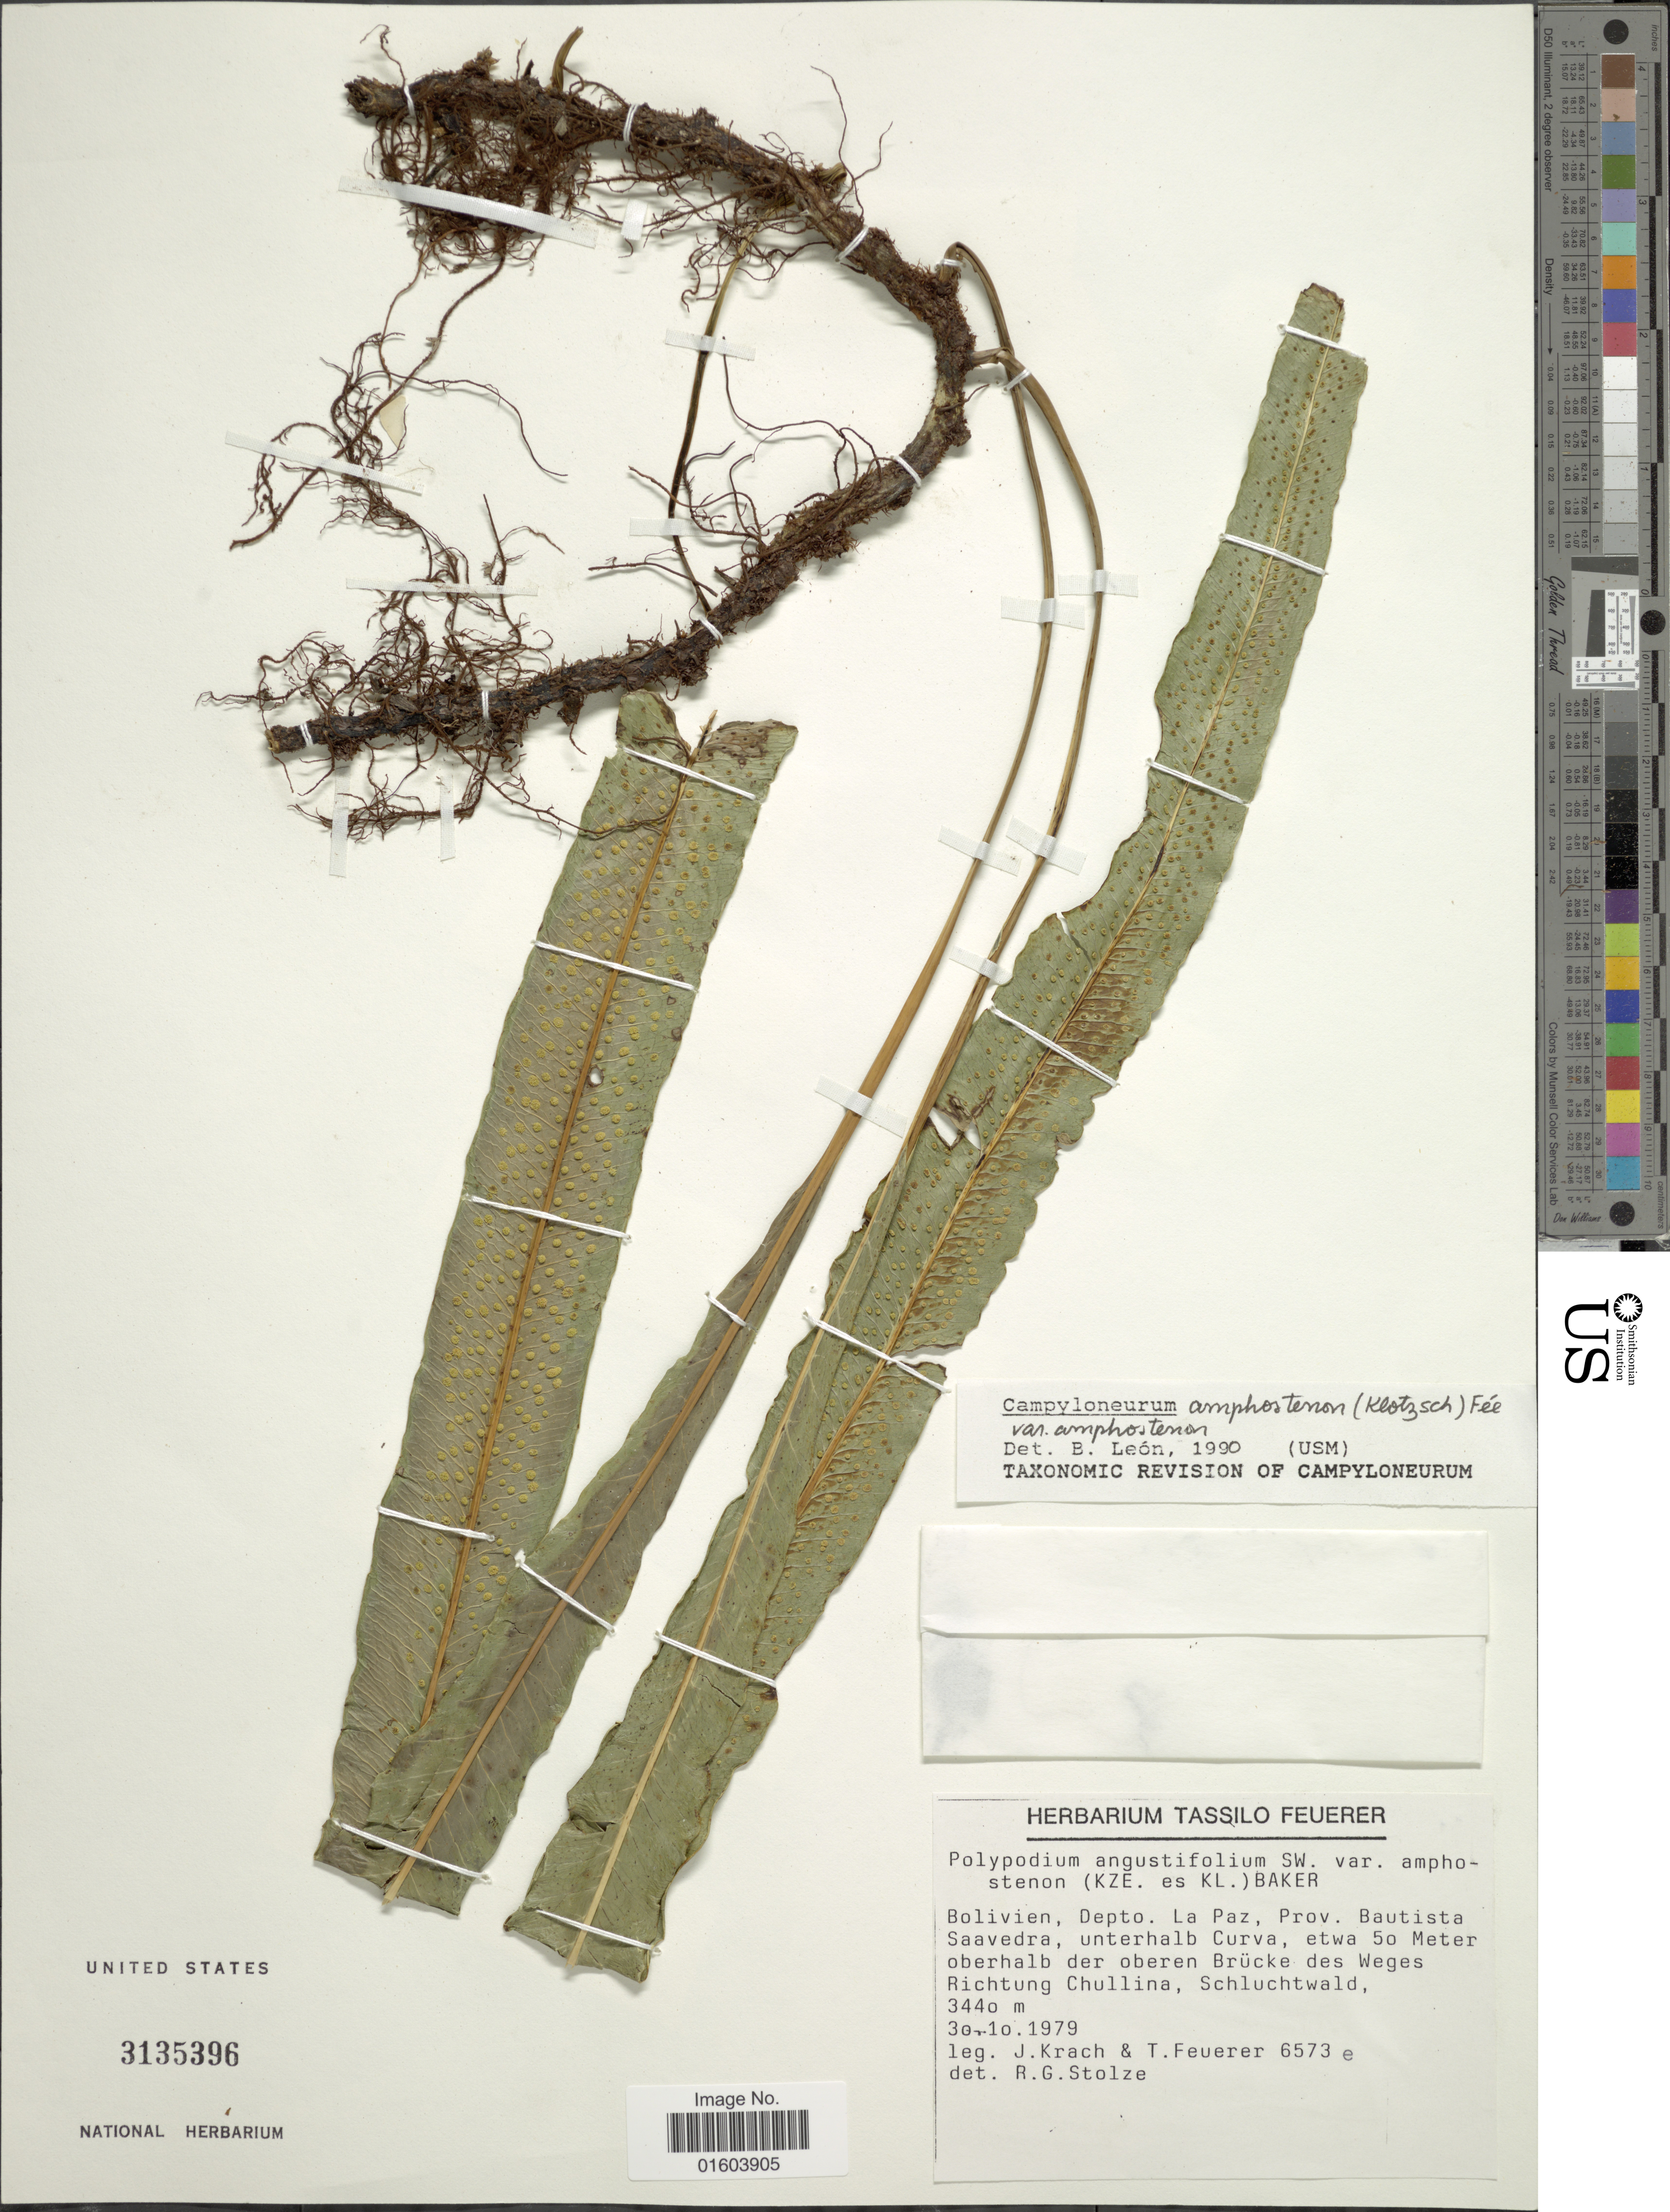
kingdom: Plantae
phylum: Tracheophyta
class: Polypodiopsida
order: Polypodiales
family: Polypodiaceae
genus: Campyloneurum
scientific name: Campyloneurum amphostenon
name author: (Kunze ex Klotzsch) Fée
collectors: J. Krach & T. Feuerer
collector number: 6573e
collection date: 1979-10-30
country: Bolivia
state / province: La Paz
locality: Bolivien, Depto. La Paz, Prov. Bautista Saavedra.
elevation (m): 3440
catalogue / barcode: US 3135396